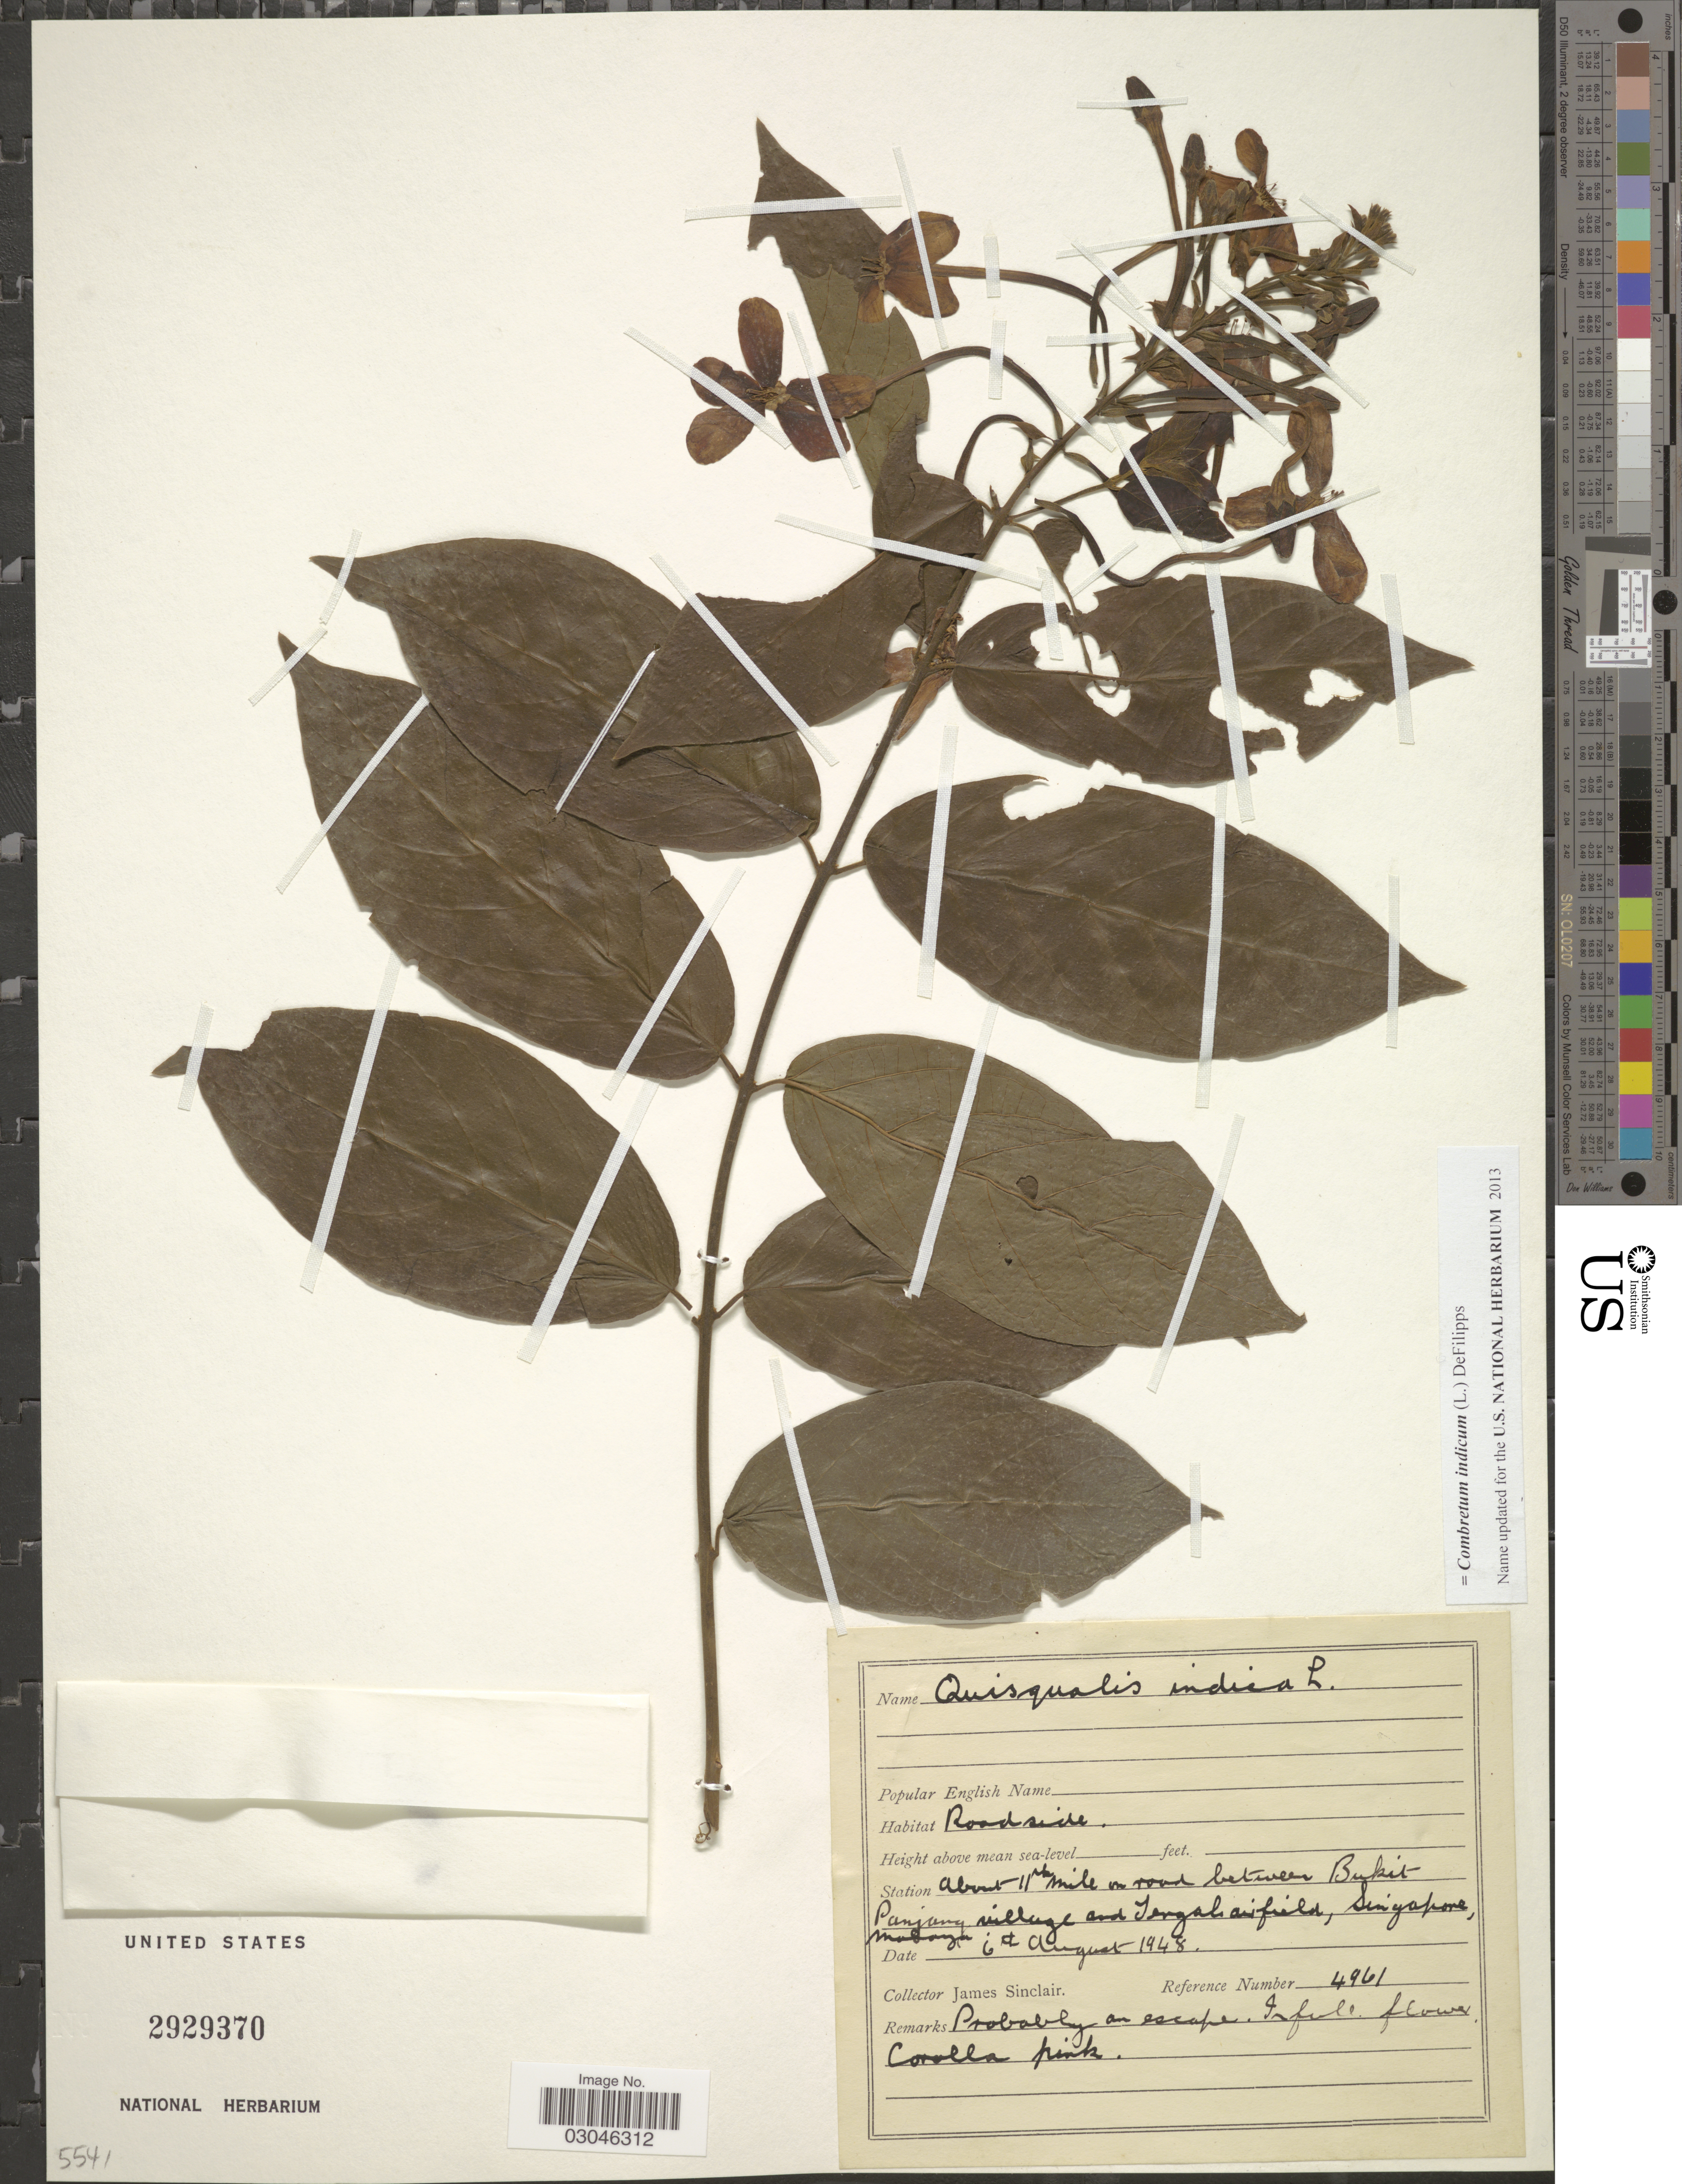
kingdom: Plantae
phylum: Tracheophyta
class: Magnoliopsida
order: Myrtales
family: Combretaceae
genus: Combretum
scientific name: Combretum indicum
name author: (L.) DeFilipps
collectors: J. Sinclair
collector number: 4961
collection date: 1948-08-06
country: Singapore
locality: About 11th mile on road between Bukit Panjang village and Tengah airfield, Malaya.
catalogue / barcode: US 2929370